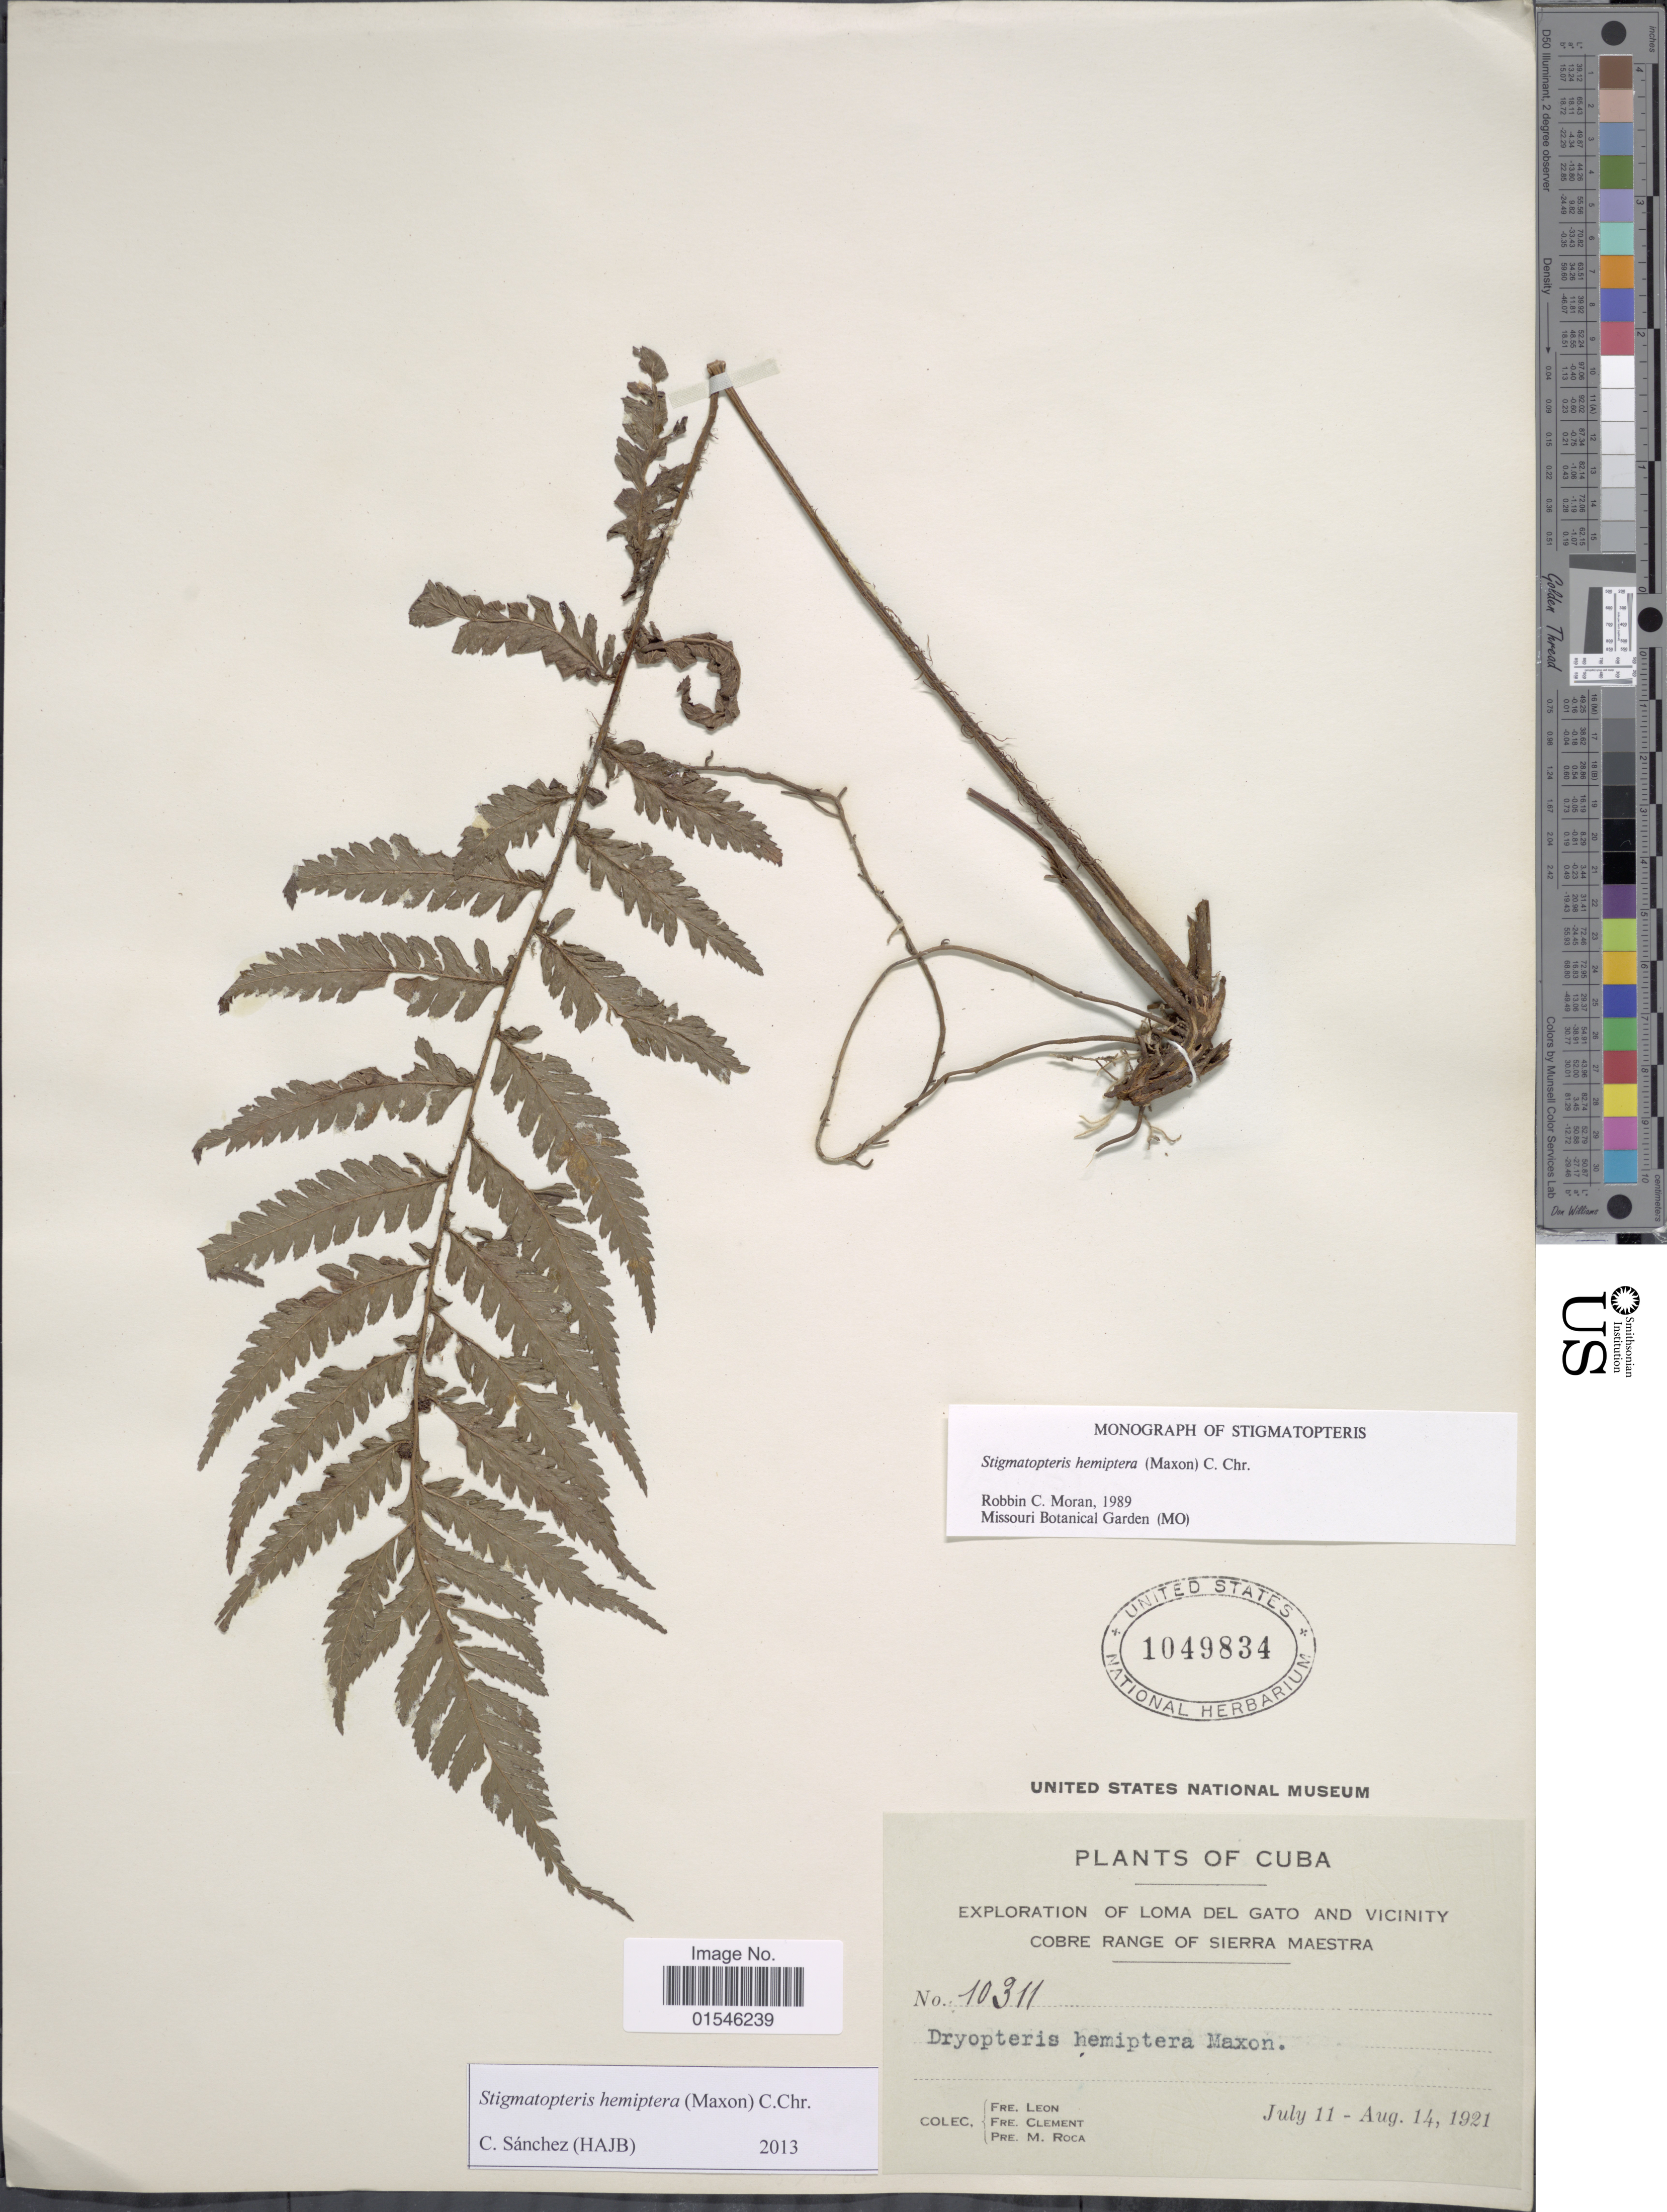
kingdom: Plantae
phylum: Tracheophyta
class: Polypodiopsida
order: Polypodiales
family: Dryopteridaceae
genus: Stigmatopteris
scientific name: Stigmatopteris hemiptera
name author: (Maxon) C. Chr.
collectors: Bro. León, B. Clement & P. Roca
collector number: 10311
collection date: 1921-07-11/1921-08-14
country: Cuba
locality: Loma del Gato and vicinity Cobre Range of Sierra Maestra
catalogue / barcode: US 1049834